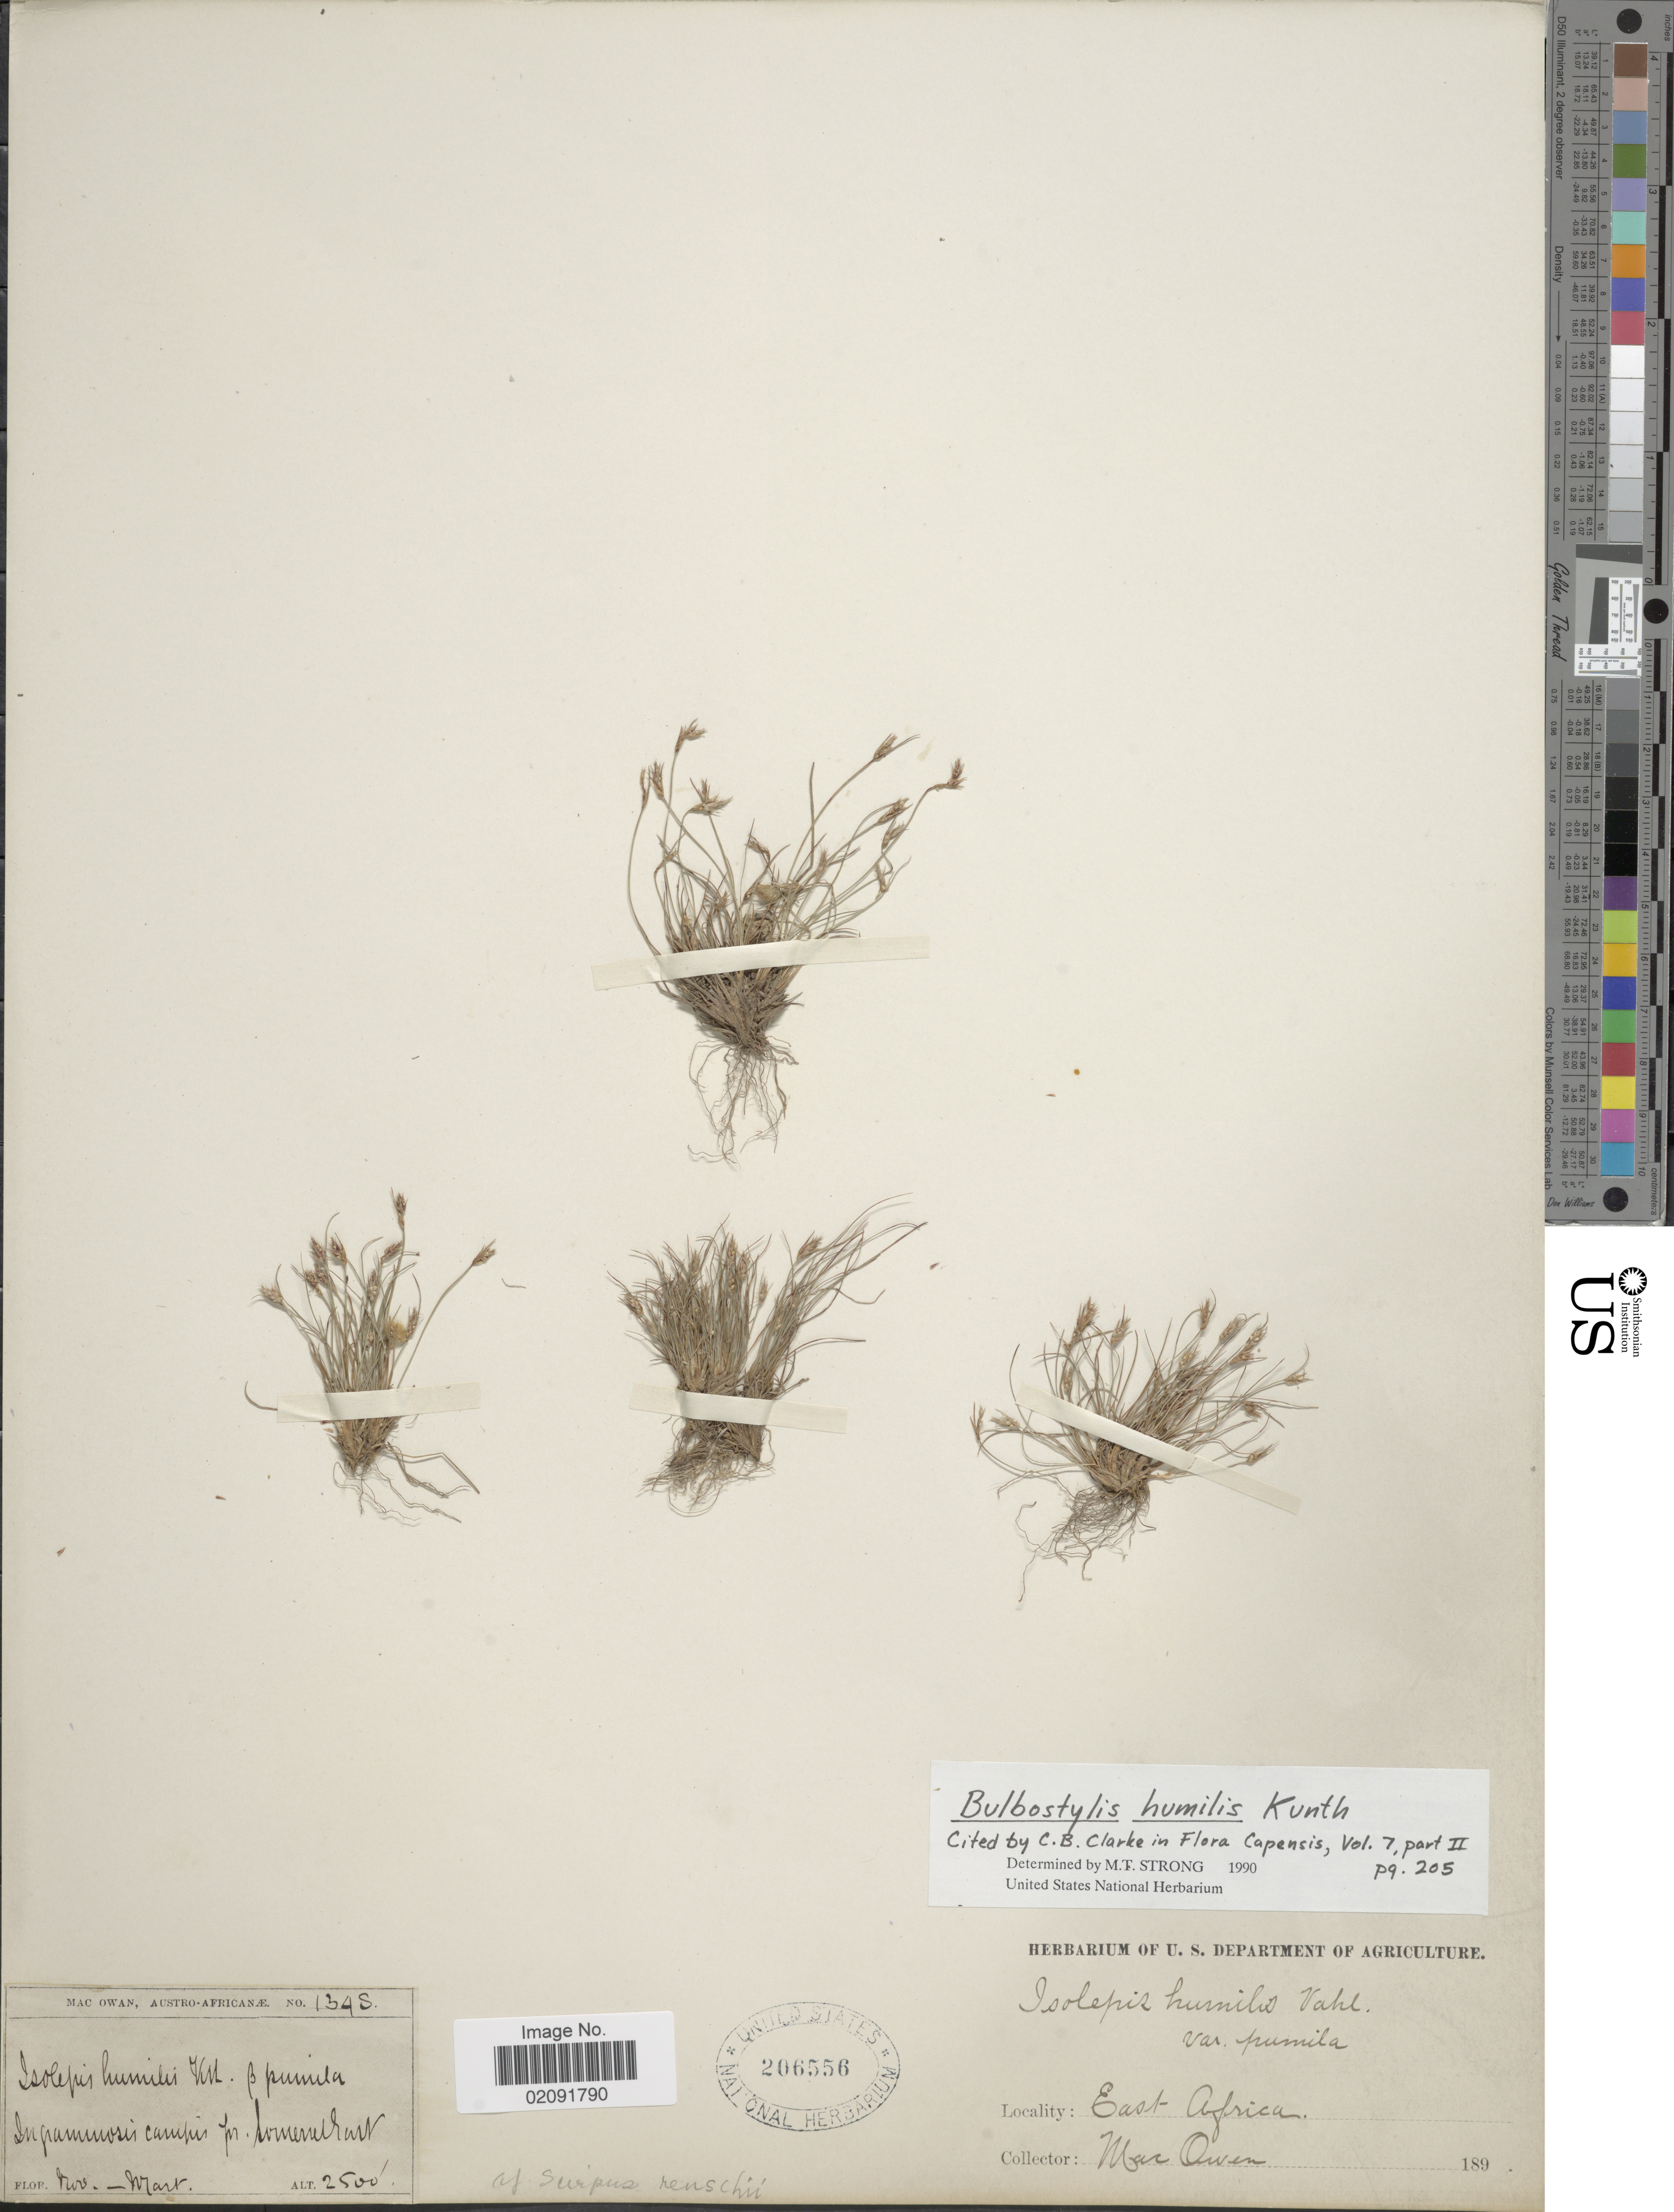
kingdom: Plantae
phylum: Tracheophyta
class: Liliopsida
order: Poales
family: Cyperaceae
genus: Bulbostylis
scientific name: Bulbostylis humilis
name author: (Kunth) C.B. Clarke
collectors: M. Owen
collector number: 134S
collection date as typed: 189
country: South Africa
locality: Austro-Africanæ, In pammosis campis pr Somerset East, East Africa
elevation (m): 762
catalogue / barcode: US 206556